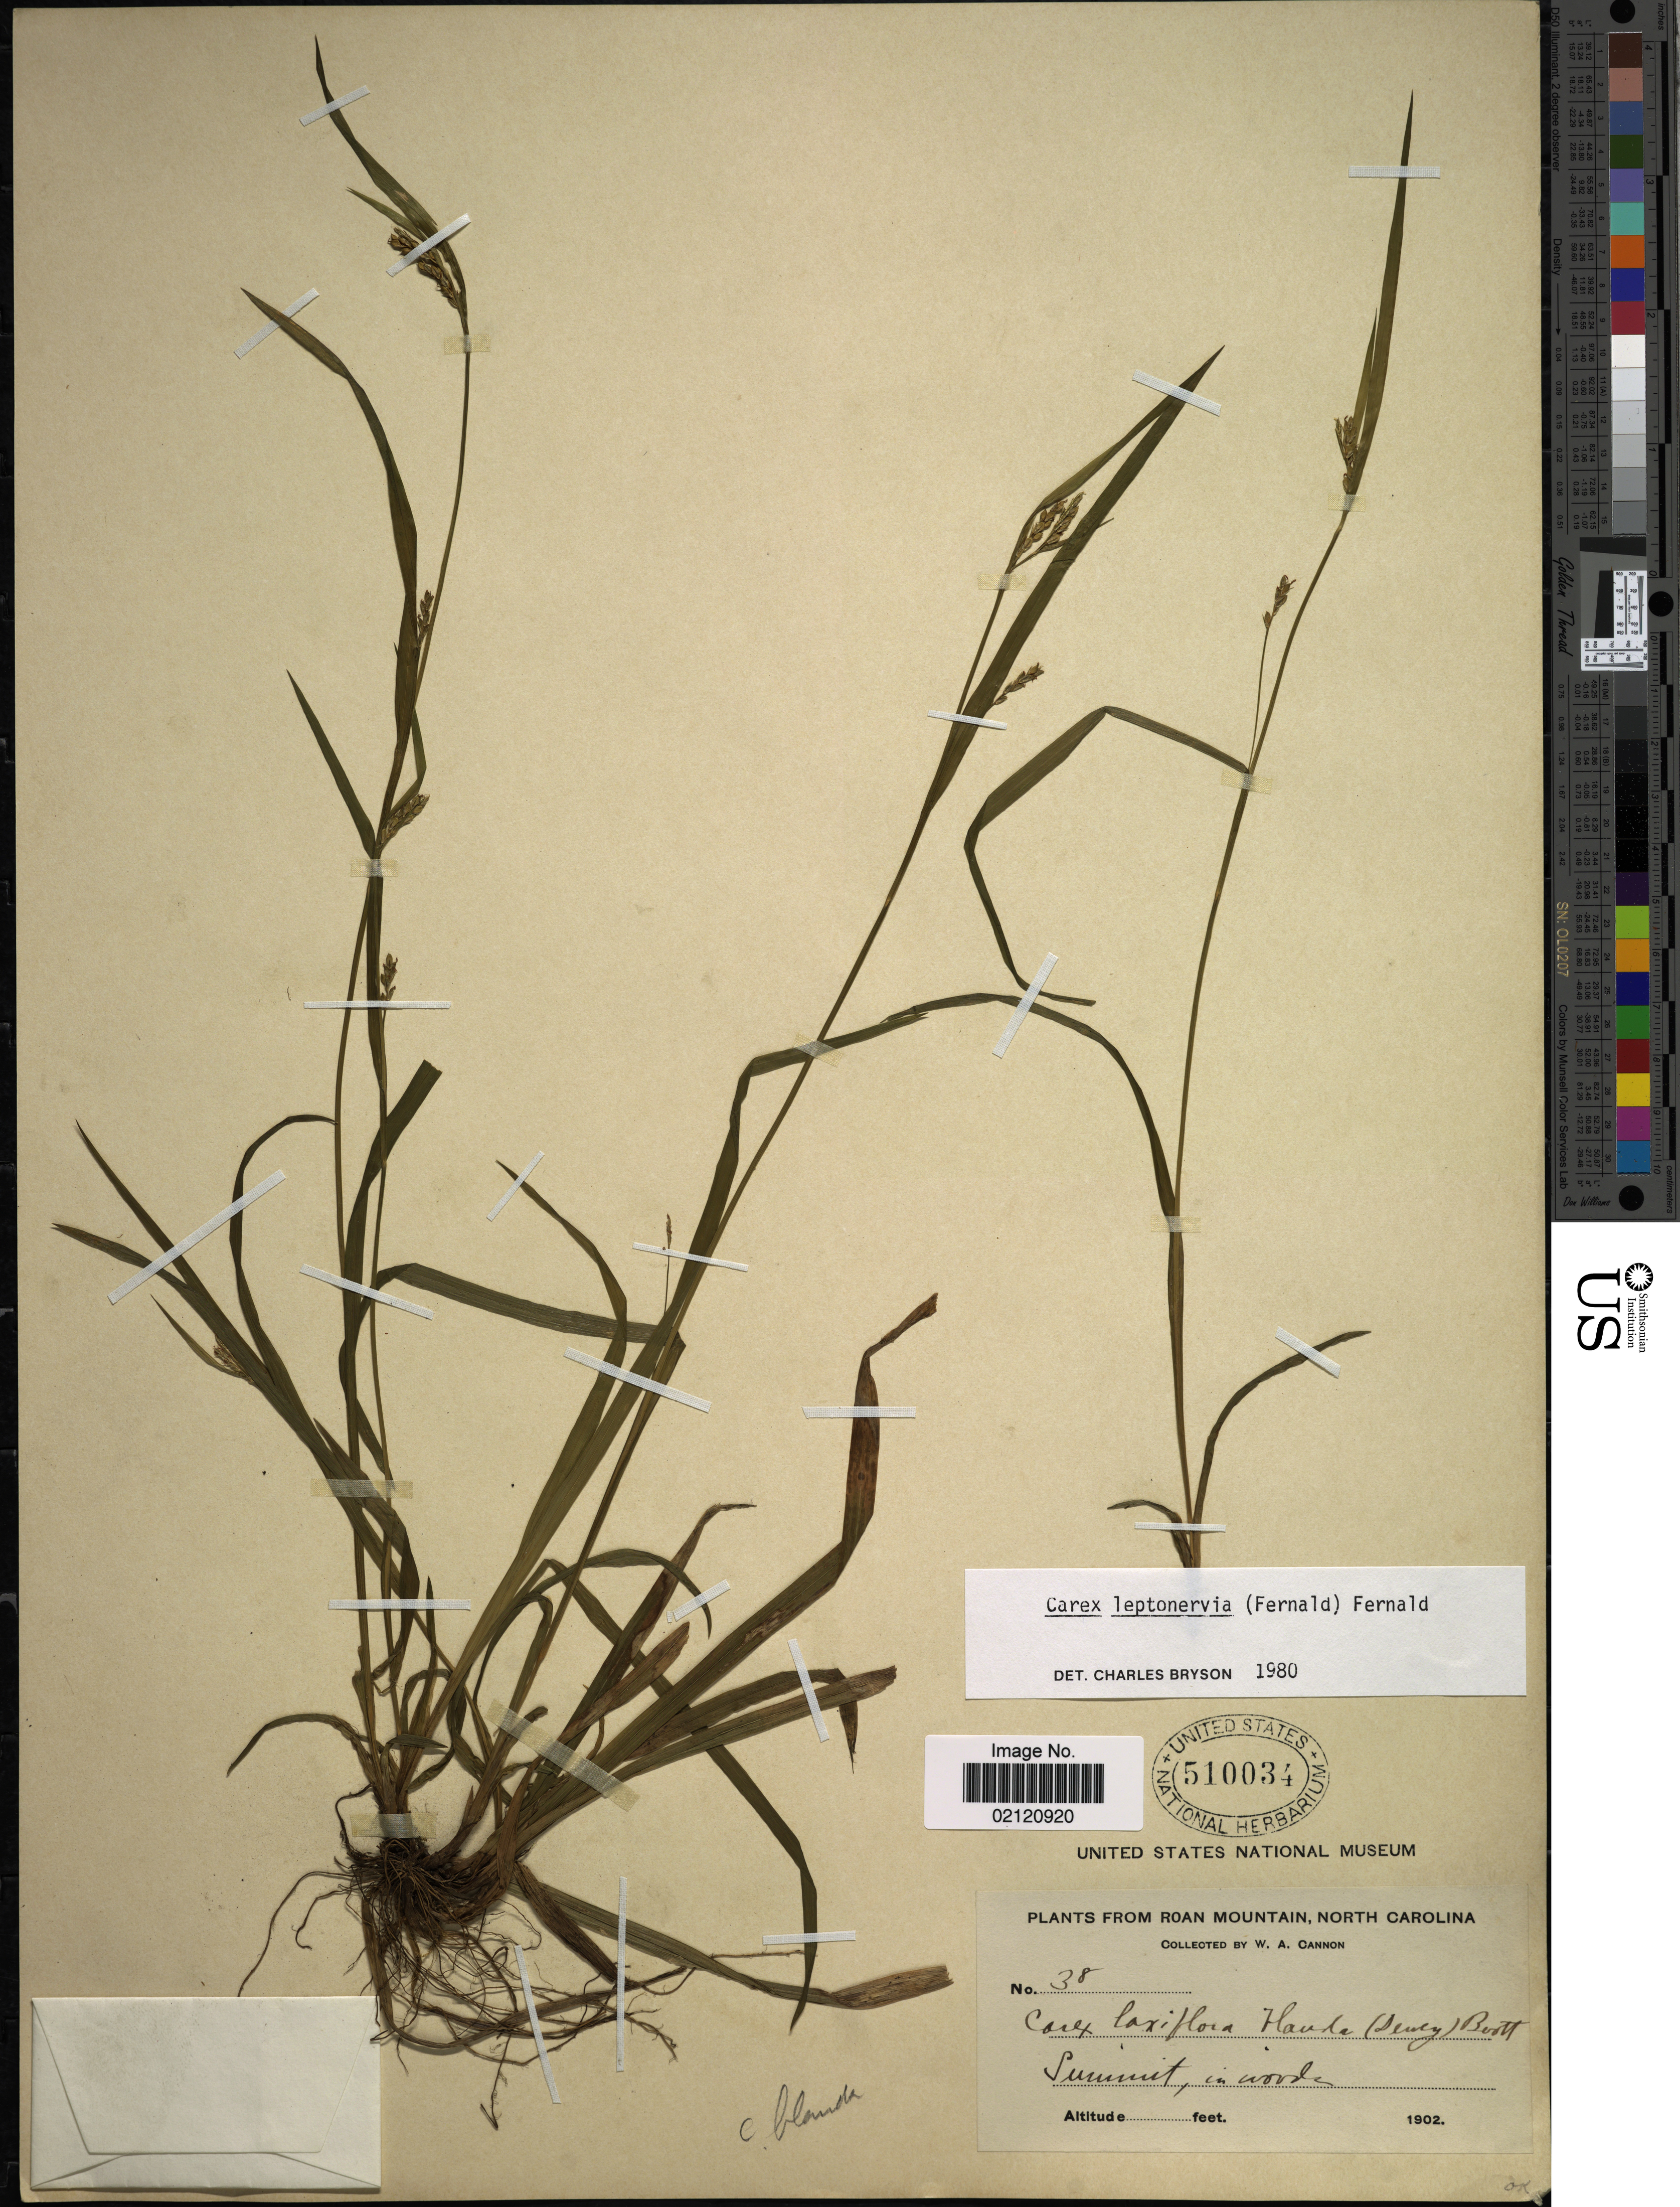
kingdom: Plantae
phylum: Tracheophyta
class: Liliopsida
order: Poales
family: Cyperaceae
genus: Carex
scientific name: Carex leptonervia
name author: (Fernald) Fernald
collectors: W. Cannon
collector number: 38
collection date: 1902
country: United States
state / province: North Carolina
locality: Roan Mountain, Summit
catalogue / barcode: US 510034